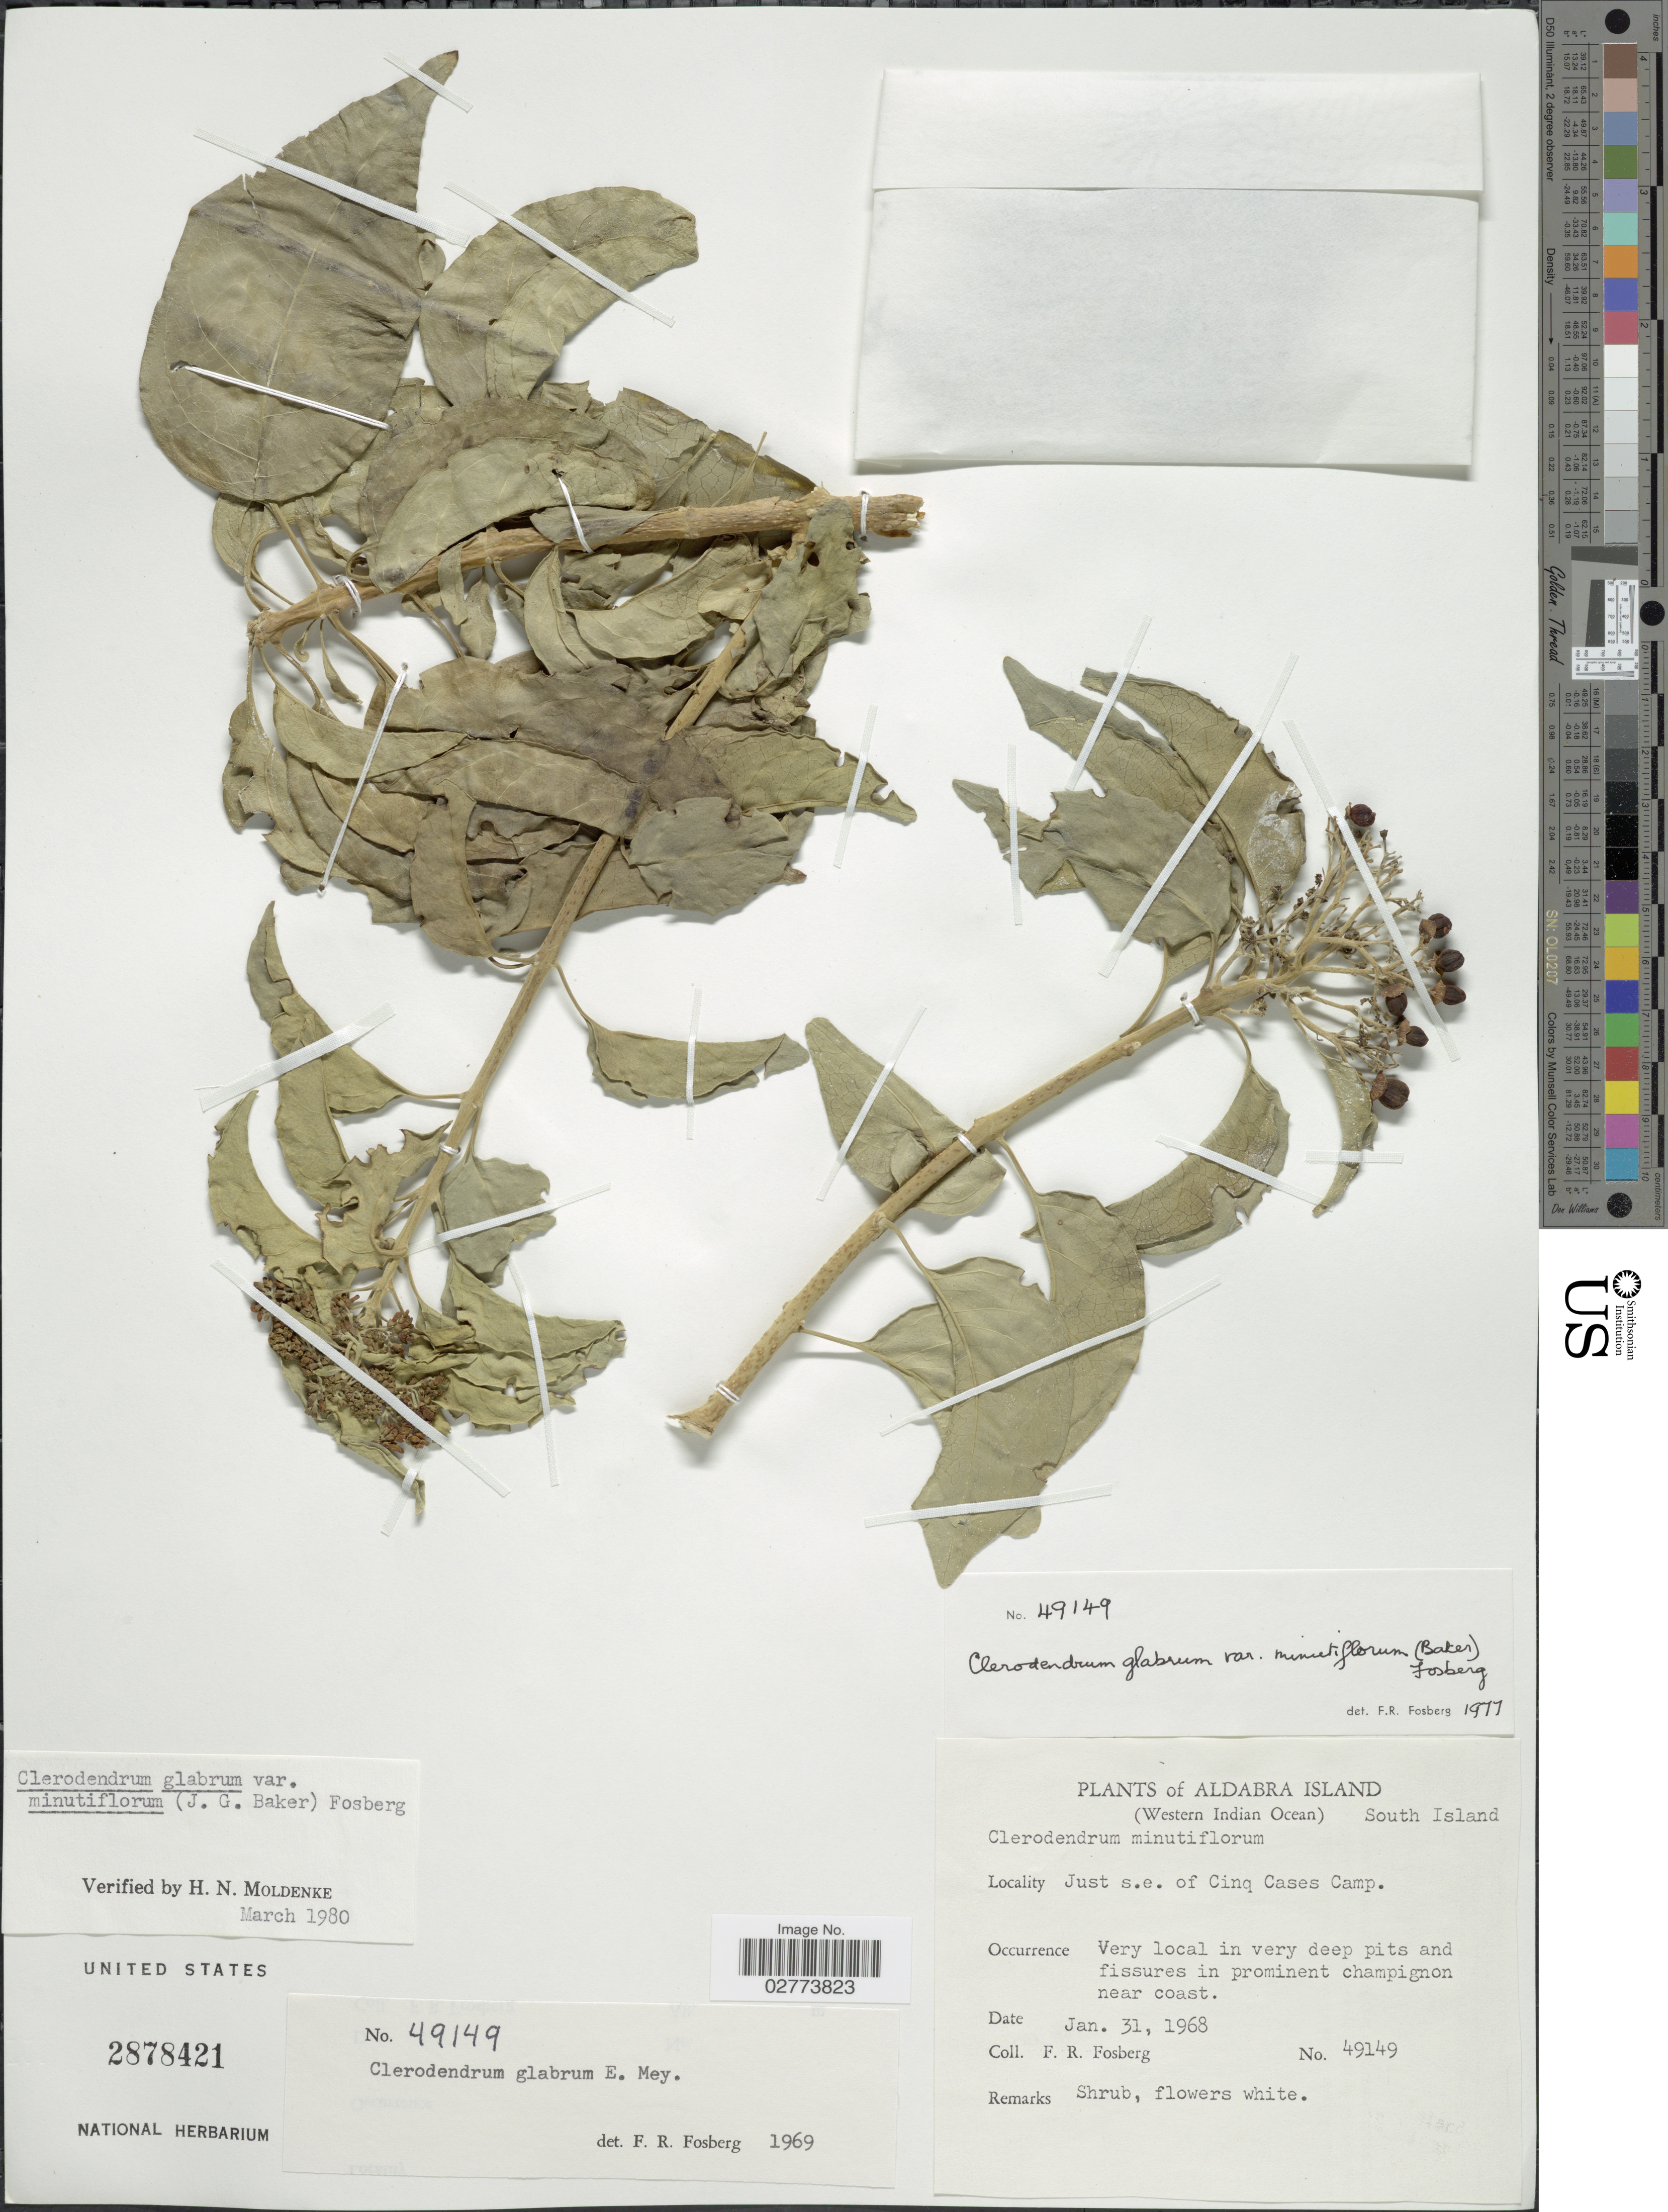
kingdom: Plantae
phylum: Tracheophyta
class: Magnoliopsida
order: Lamiales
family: Lamiaceae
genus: Clerodendrum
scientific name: Clerodendrum glabrum var. minutiflorum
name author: (Baker) Fosberg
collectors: F. R. Fosberg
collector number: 49149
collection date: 1968-01-31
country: Seychelles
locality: Aldabra Island (Western Indian Ocean) South Island, Just s.e. of Cinq Cases Camp.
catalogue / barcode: US 2878421